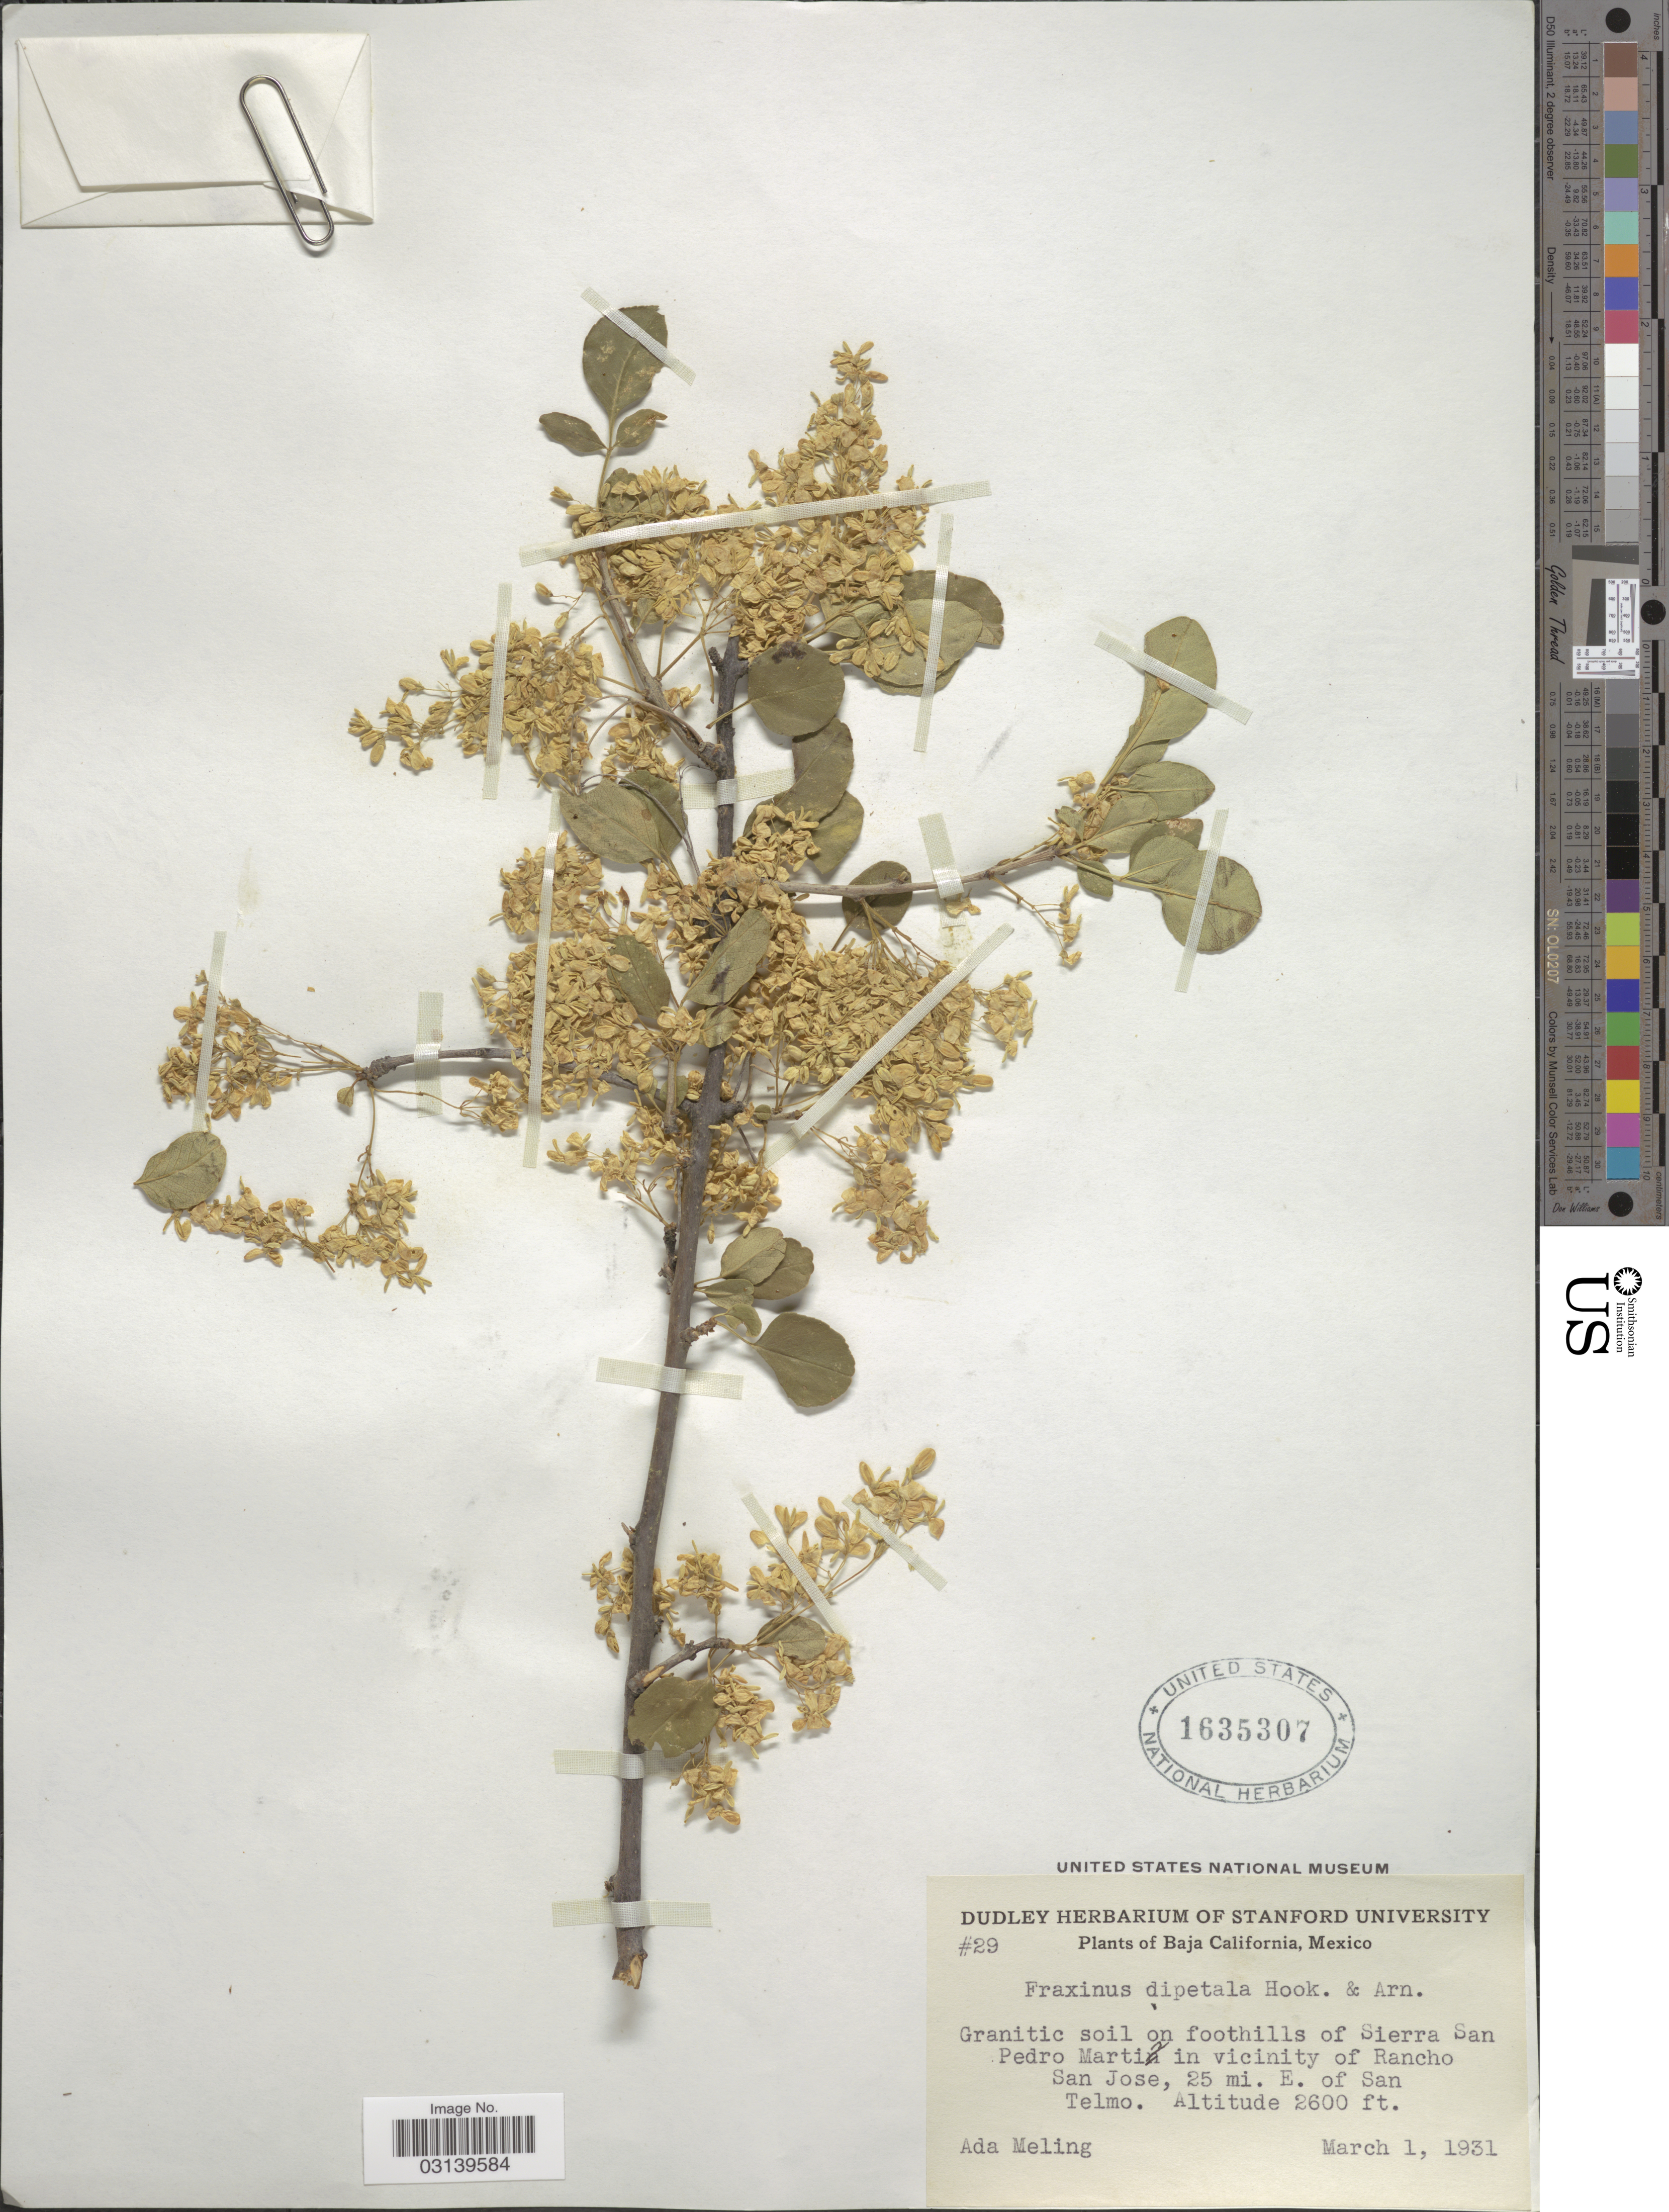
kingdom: Plantae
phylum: Tracheophyta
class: Magnoliopsida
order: Lamiales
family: Oleaceae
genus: Fraxinus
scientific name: Fraxinus dipetala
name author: Hook. & Arn.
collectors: A. Meling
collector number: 29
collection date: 1931-03-01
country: Mexico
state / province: Baja California Norte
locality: Granitic soil on foothills of Sierra San Pedro Martir in vicinity of Rancho San Jose, 25 mi. E. of San Telmo.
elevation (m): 792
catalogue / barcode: US 1635307